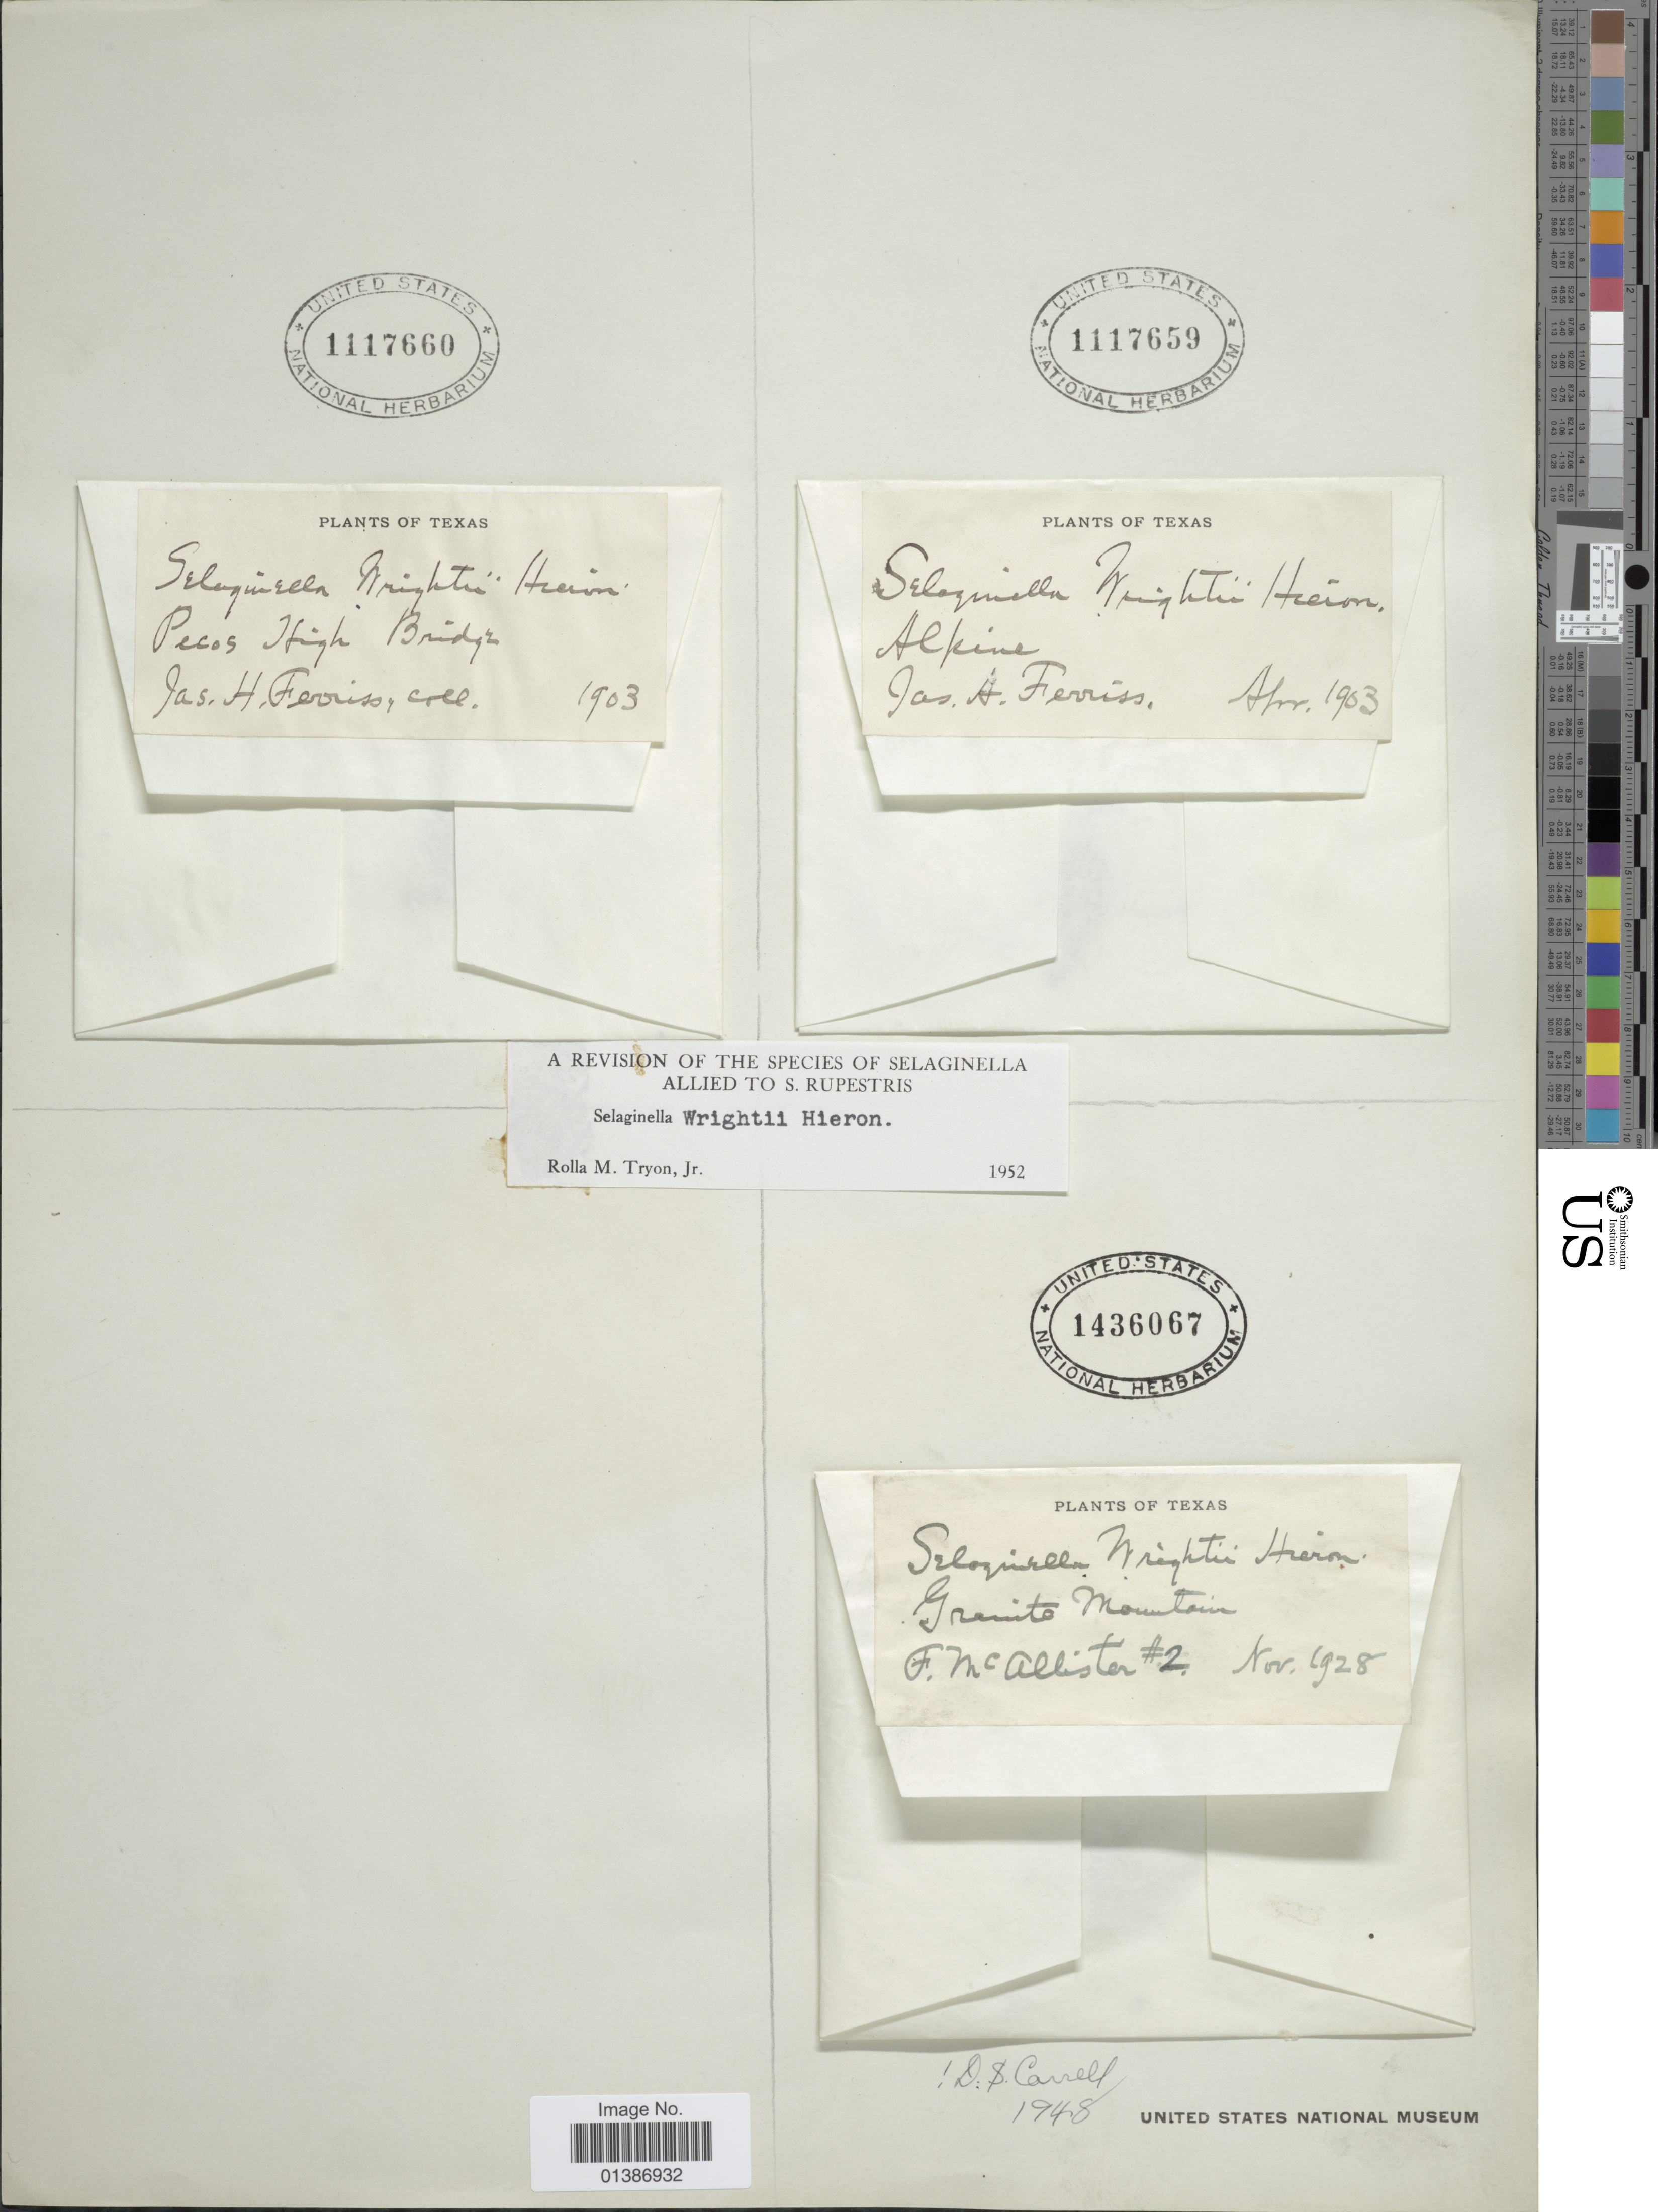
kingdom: Plantae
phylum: Tracheophyta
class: Lycopodiopsida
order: Selaginellales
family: Selaginellaceae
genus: Selaginella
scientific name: Selaginella wrightii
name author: Hieron.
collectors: F. McAllister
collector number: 2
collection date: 1928-11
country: United States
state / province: Texas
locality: Granite Mountain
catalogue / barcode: US 1436067-3